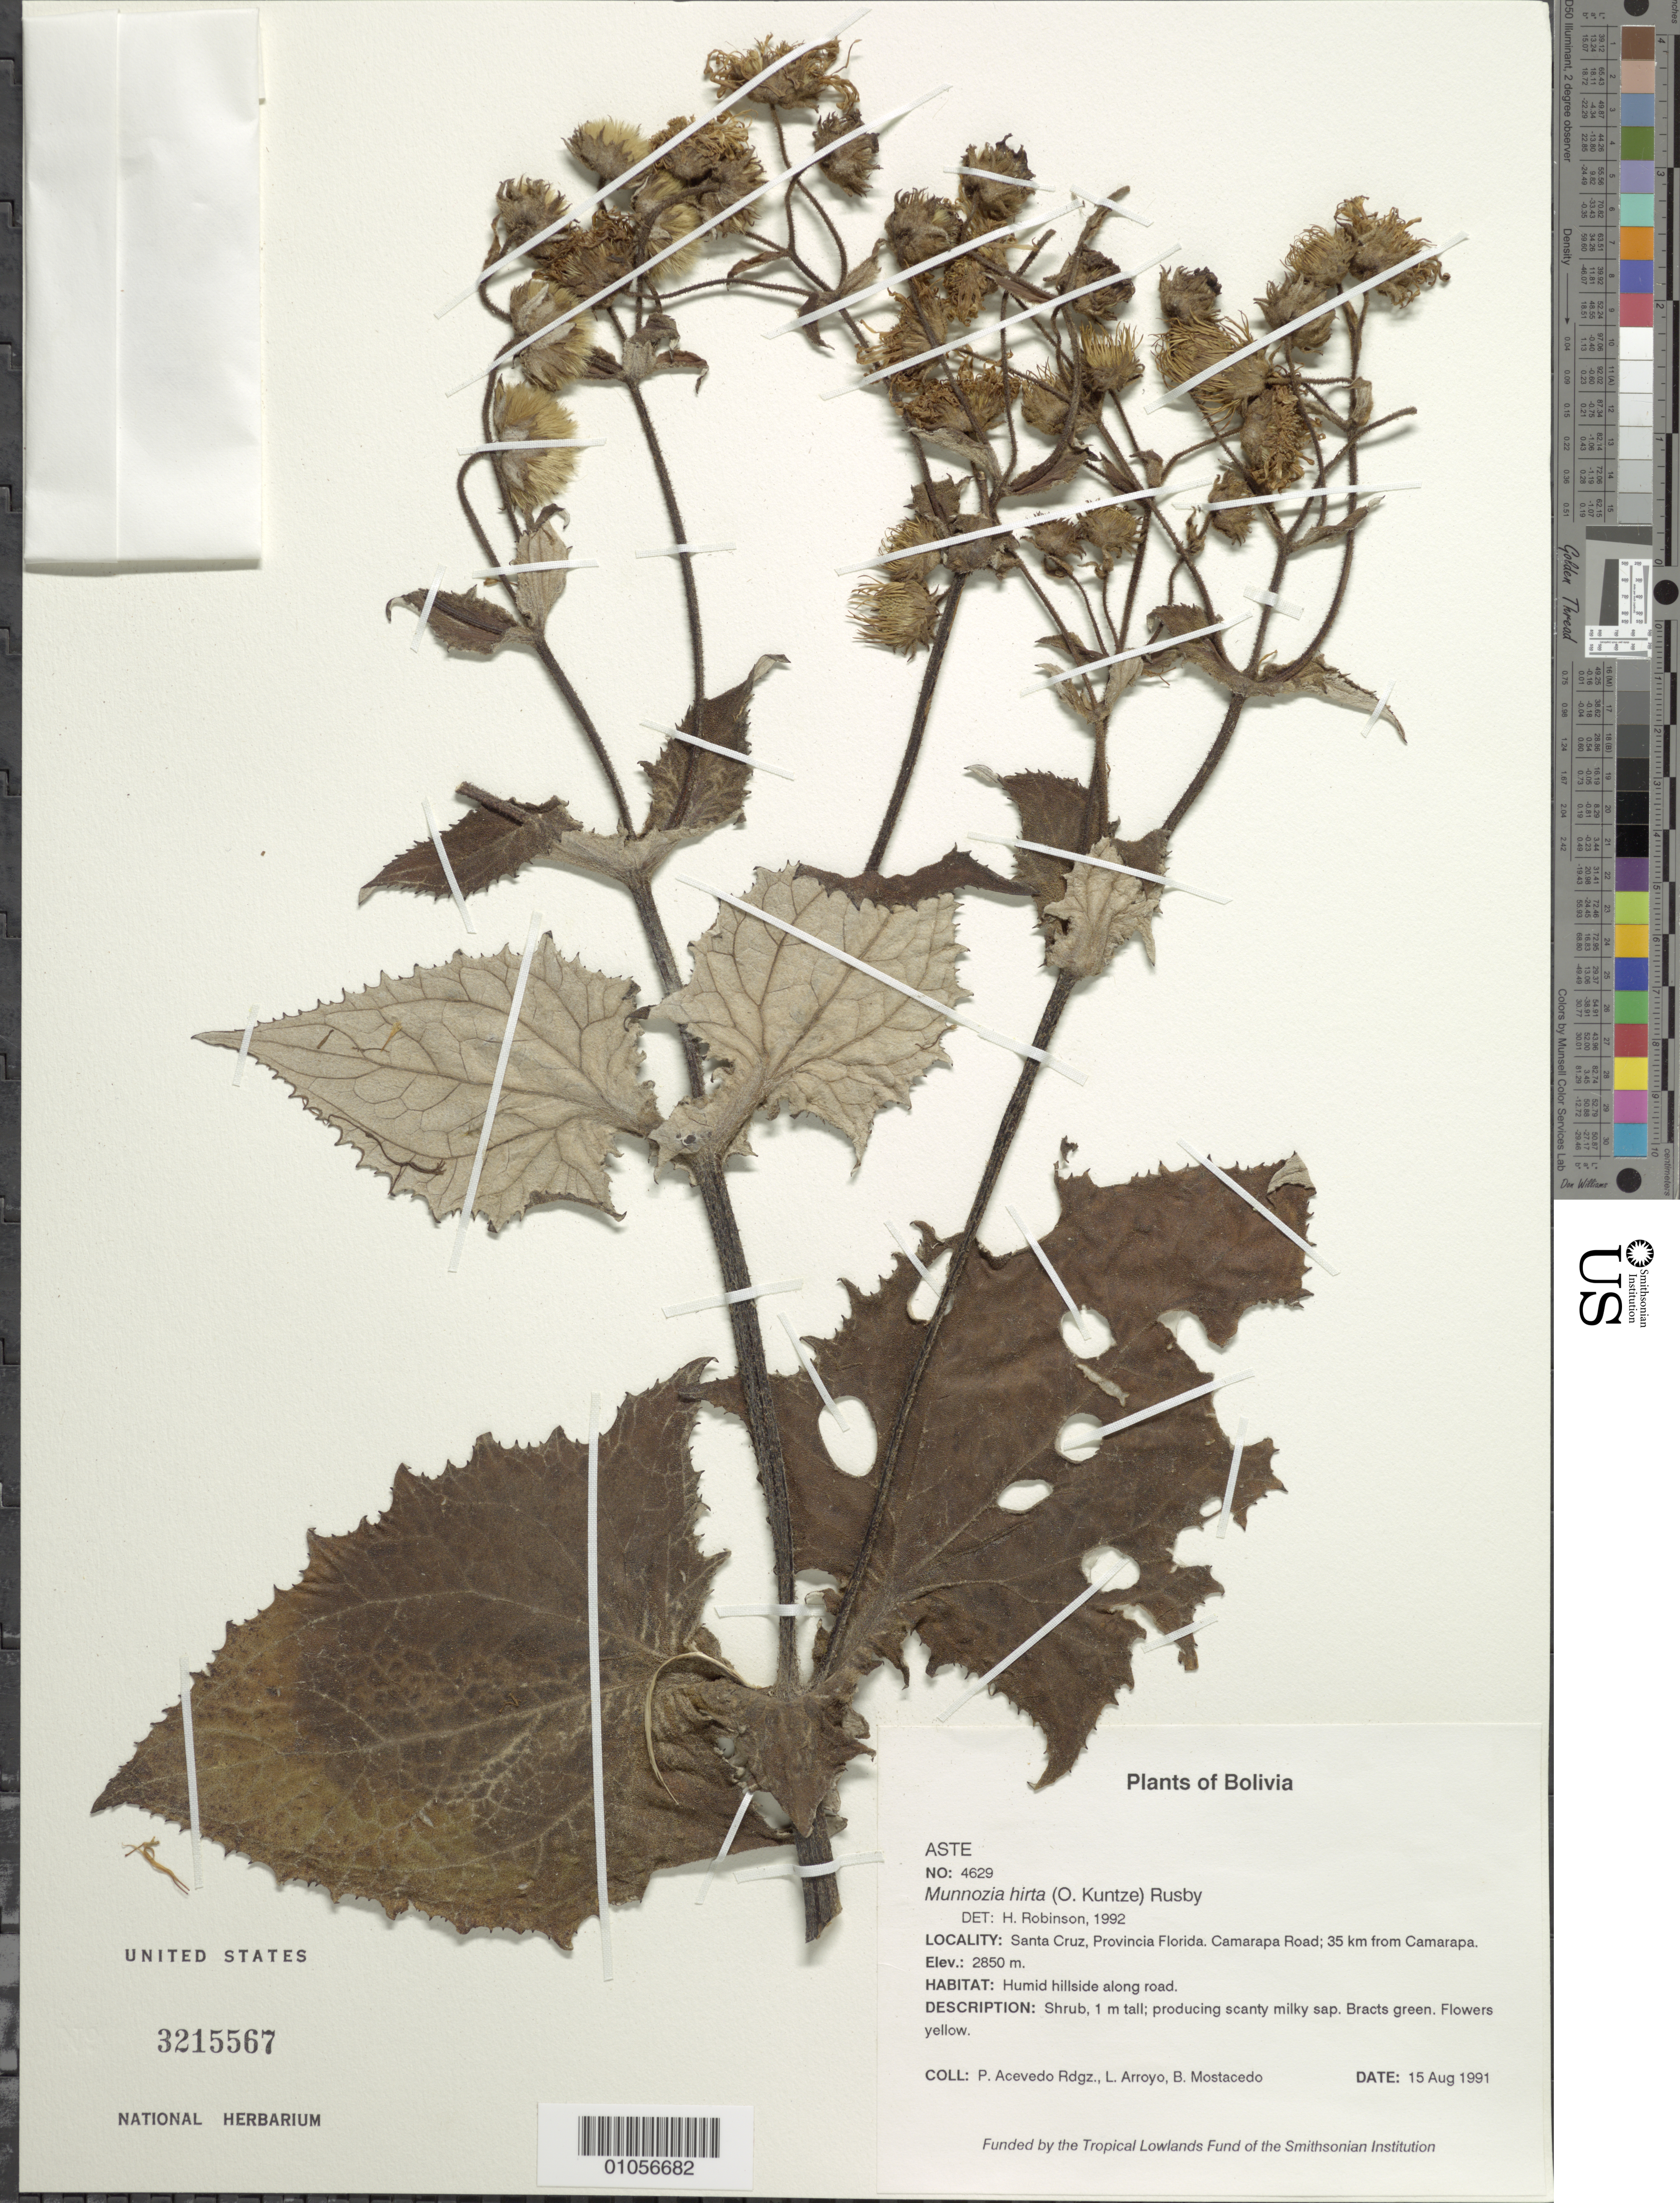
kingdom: Plantae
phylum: Tracheophyta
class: Magnoliopsida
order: Asterales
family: Asteraceae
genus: Munnozia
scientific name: Munnozia hirta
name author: (Kuntze) Rusby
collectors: P. Acevedo-Rodr., L. Arroyo & B. Mostacedo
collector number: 4629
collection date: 1991-08-15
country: Bolivia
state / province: Santa Cruz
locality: Santra Cruz, Province Florida, Camarapa Road, 35 km from Camarapa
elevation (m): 2850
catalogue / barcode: US 3215567